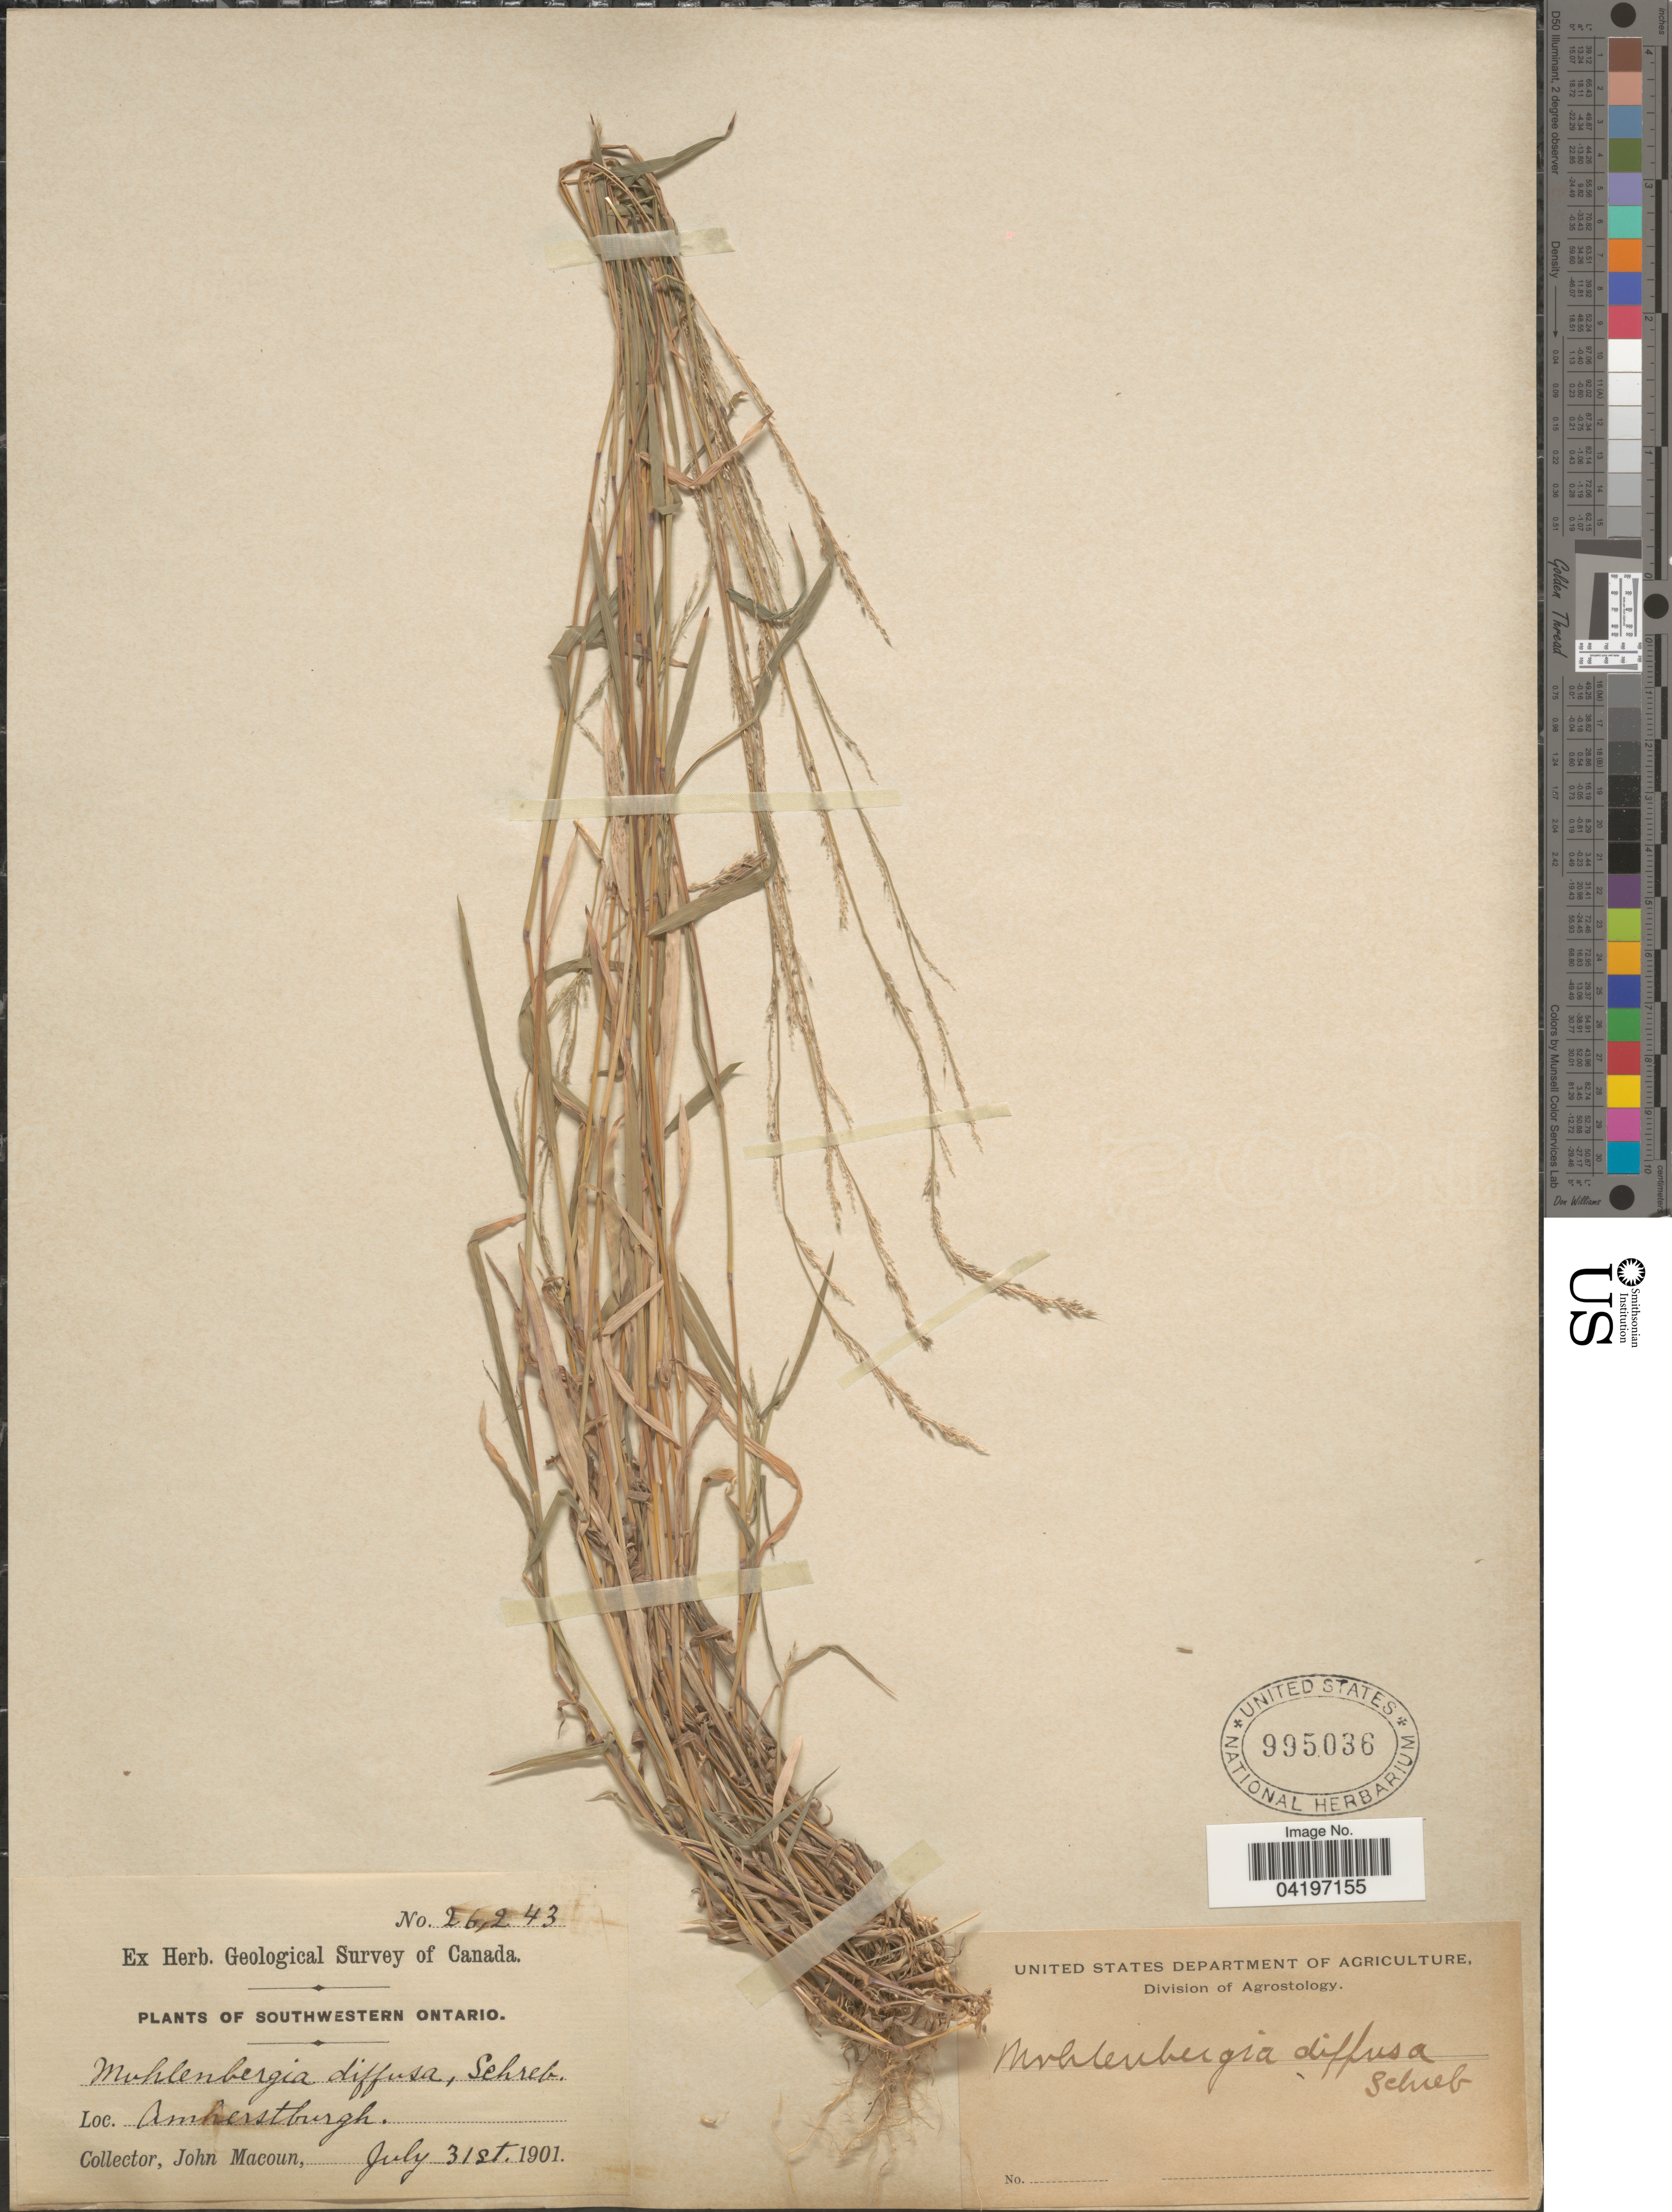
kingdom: Plantae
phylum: Tracheophyta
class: Liliopsida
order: Poales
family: Poaceae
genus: Muhlenbergia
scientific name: Muhlenbergia schreberi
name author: J.F. Gmel.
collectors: J. Macoun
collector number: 26243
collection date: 1901-07-31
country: Canada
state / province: Ontario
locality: Geological Survey of Canada. Southwestern Ontario. Amherstburgh.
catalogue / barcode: US 995036